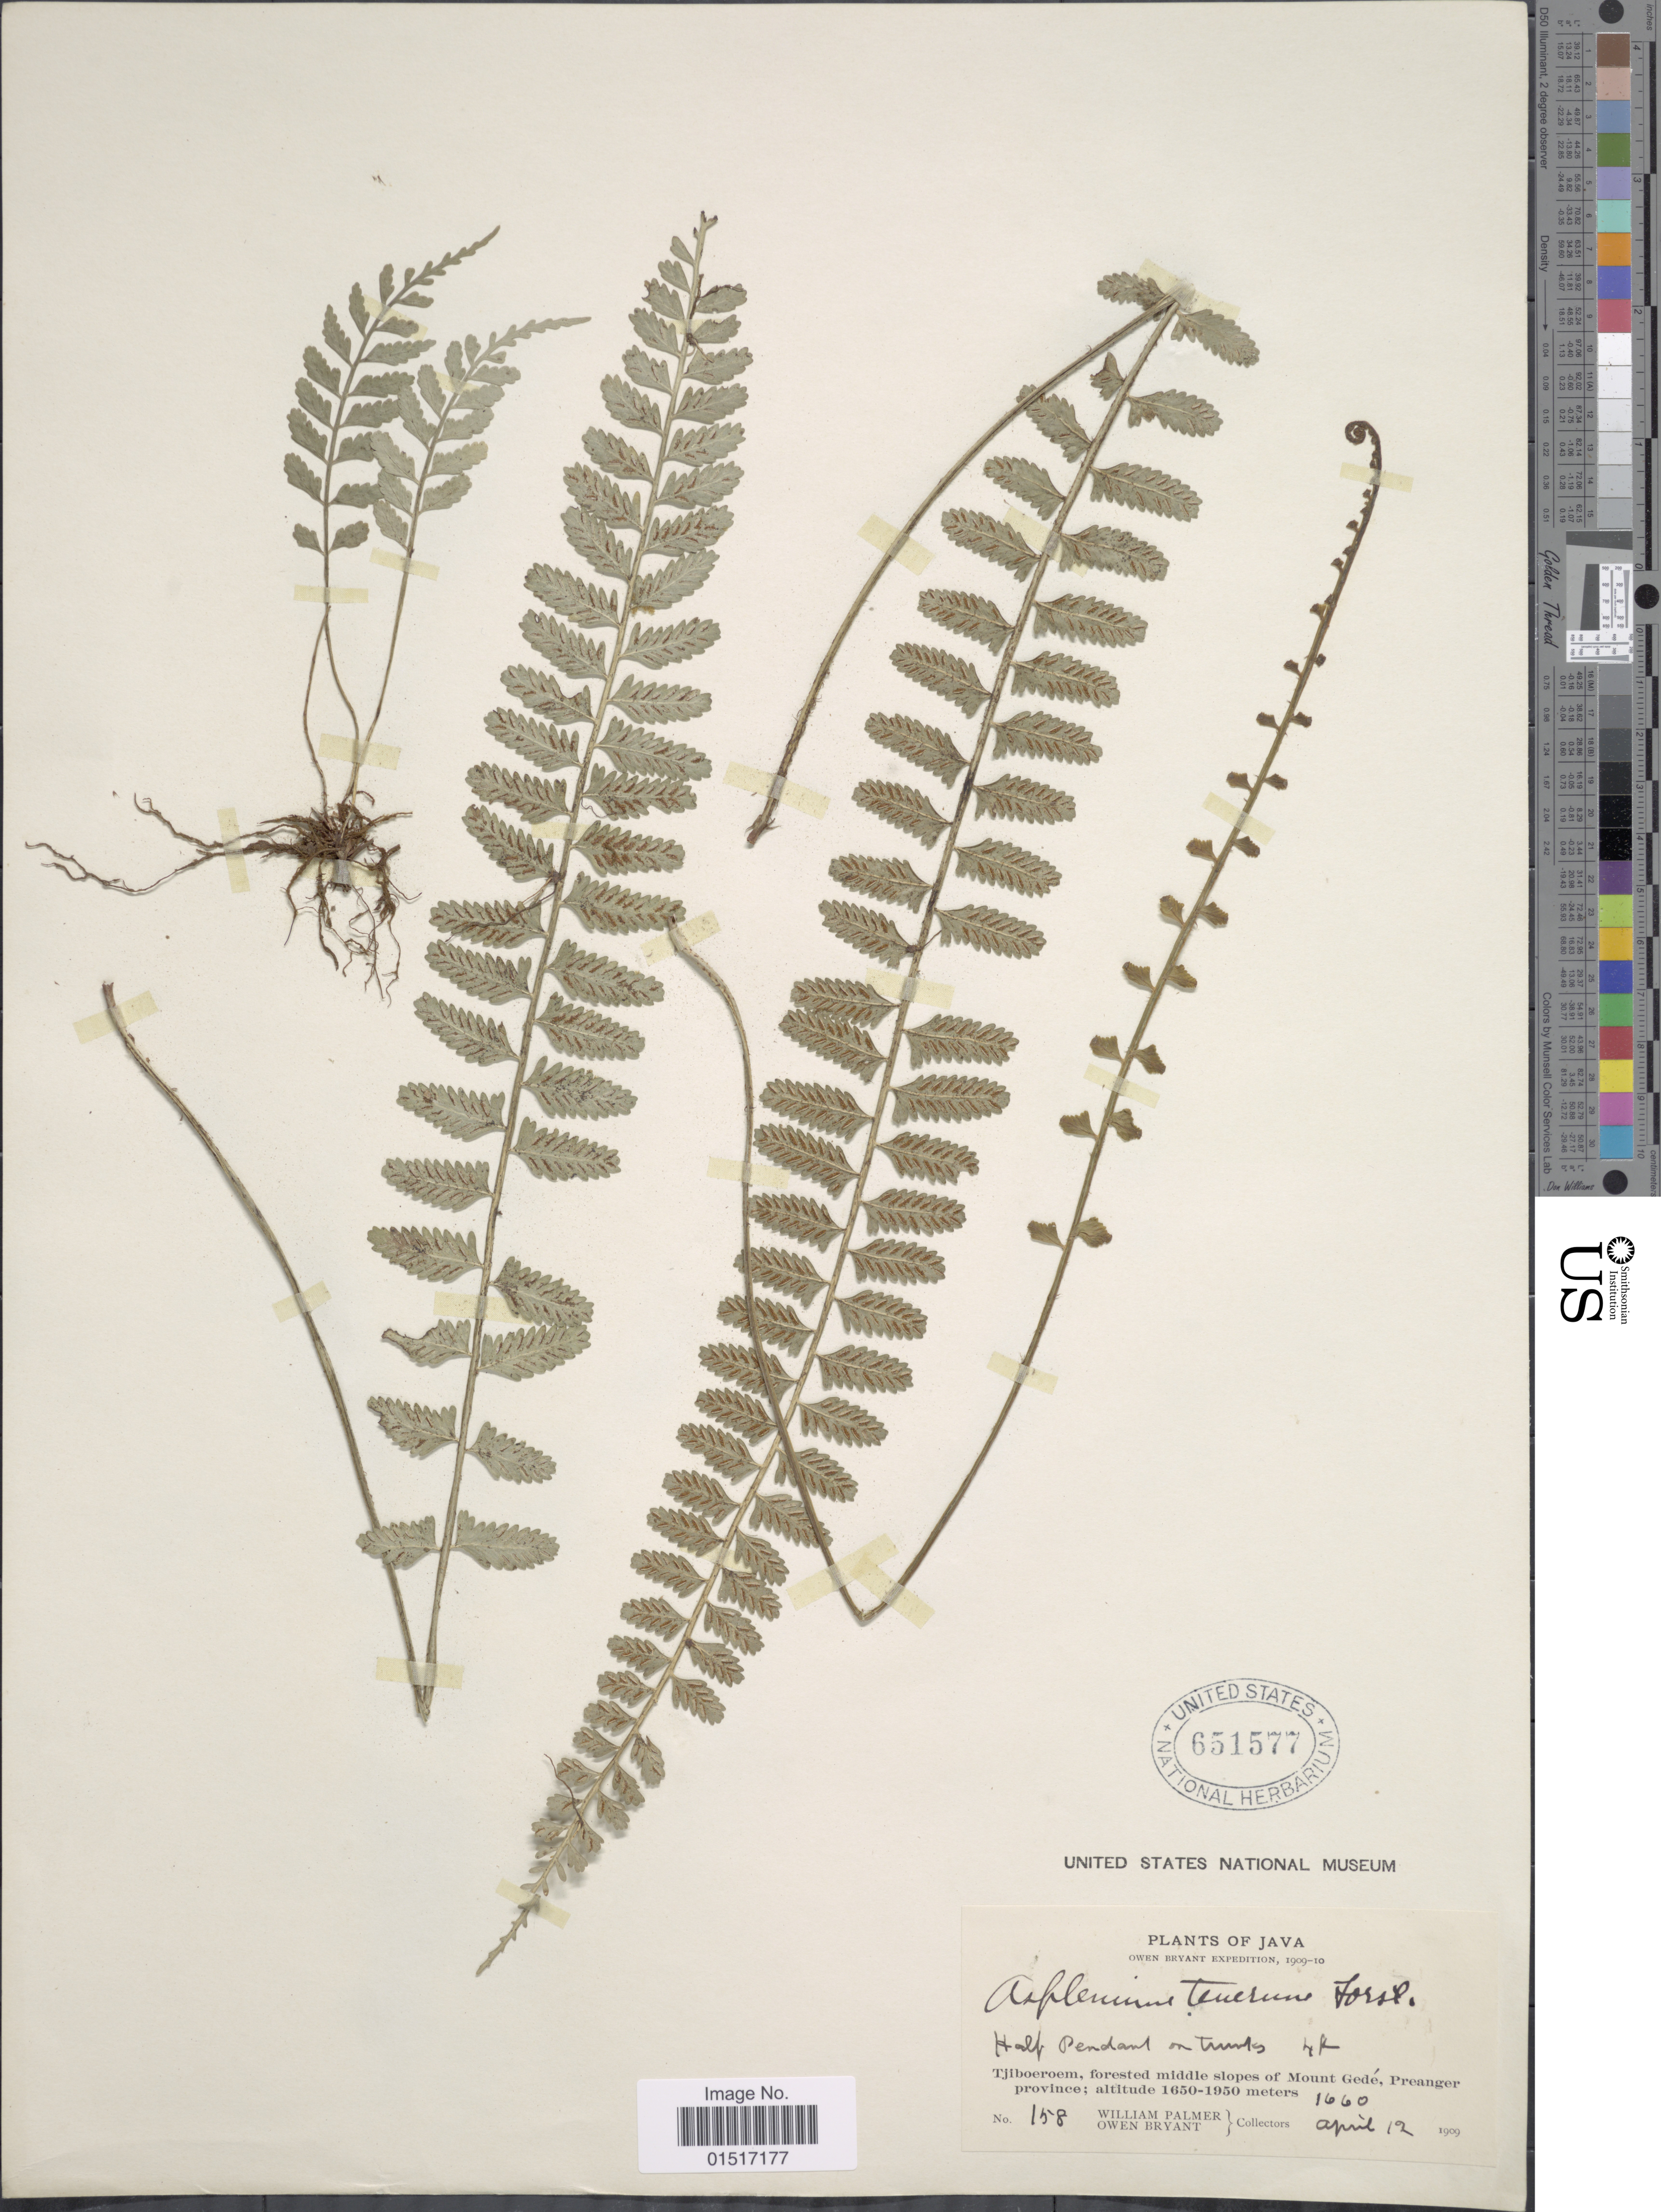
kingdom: Plantae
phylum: Tracheophyta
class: Polypodiopsida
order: Polypodiales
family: Aspleniaceae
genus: Asplenium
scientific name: Asplenium tenerum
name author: G. Forst.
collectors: W. Palmer & O. Bryant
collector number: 158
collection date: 1909-04-12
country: Indonesia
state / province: Java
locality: Tjiboeroem, forested middle slopes of Mount Gede, Preanger province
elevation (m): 1660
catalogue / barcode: US 651577